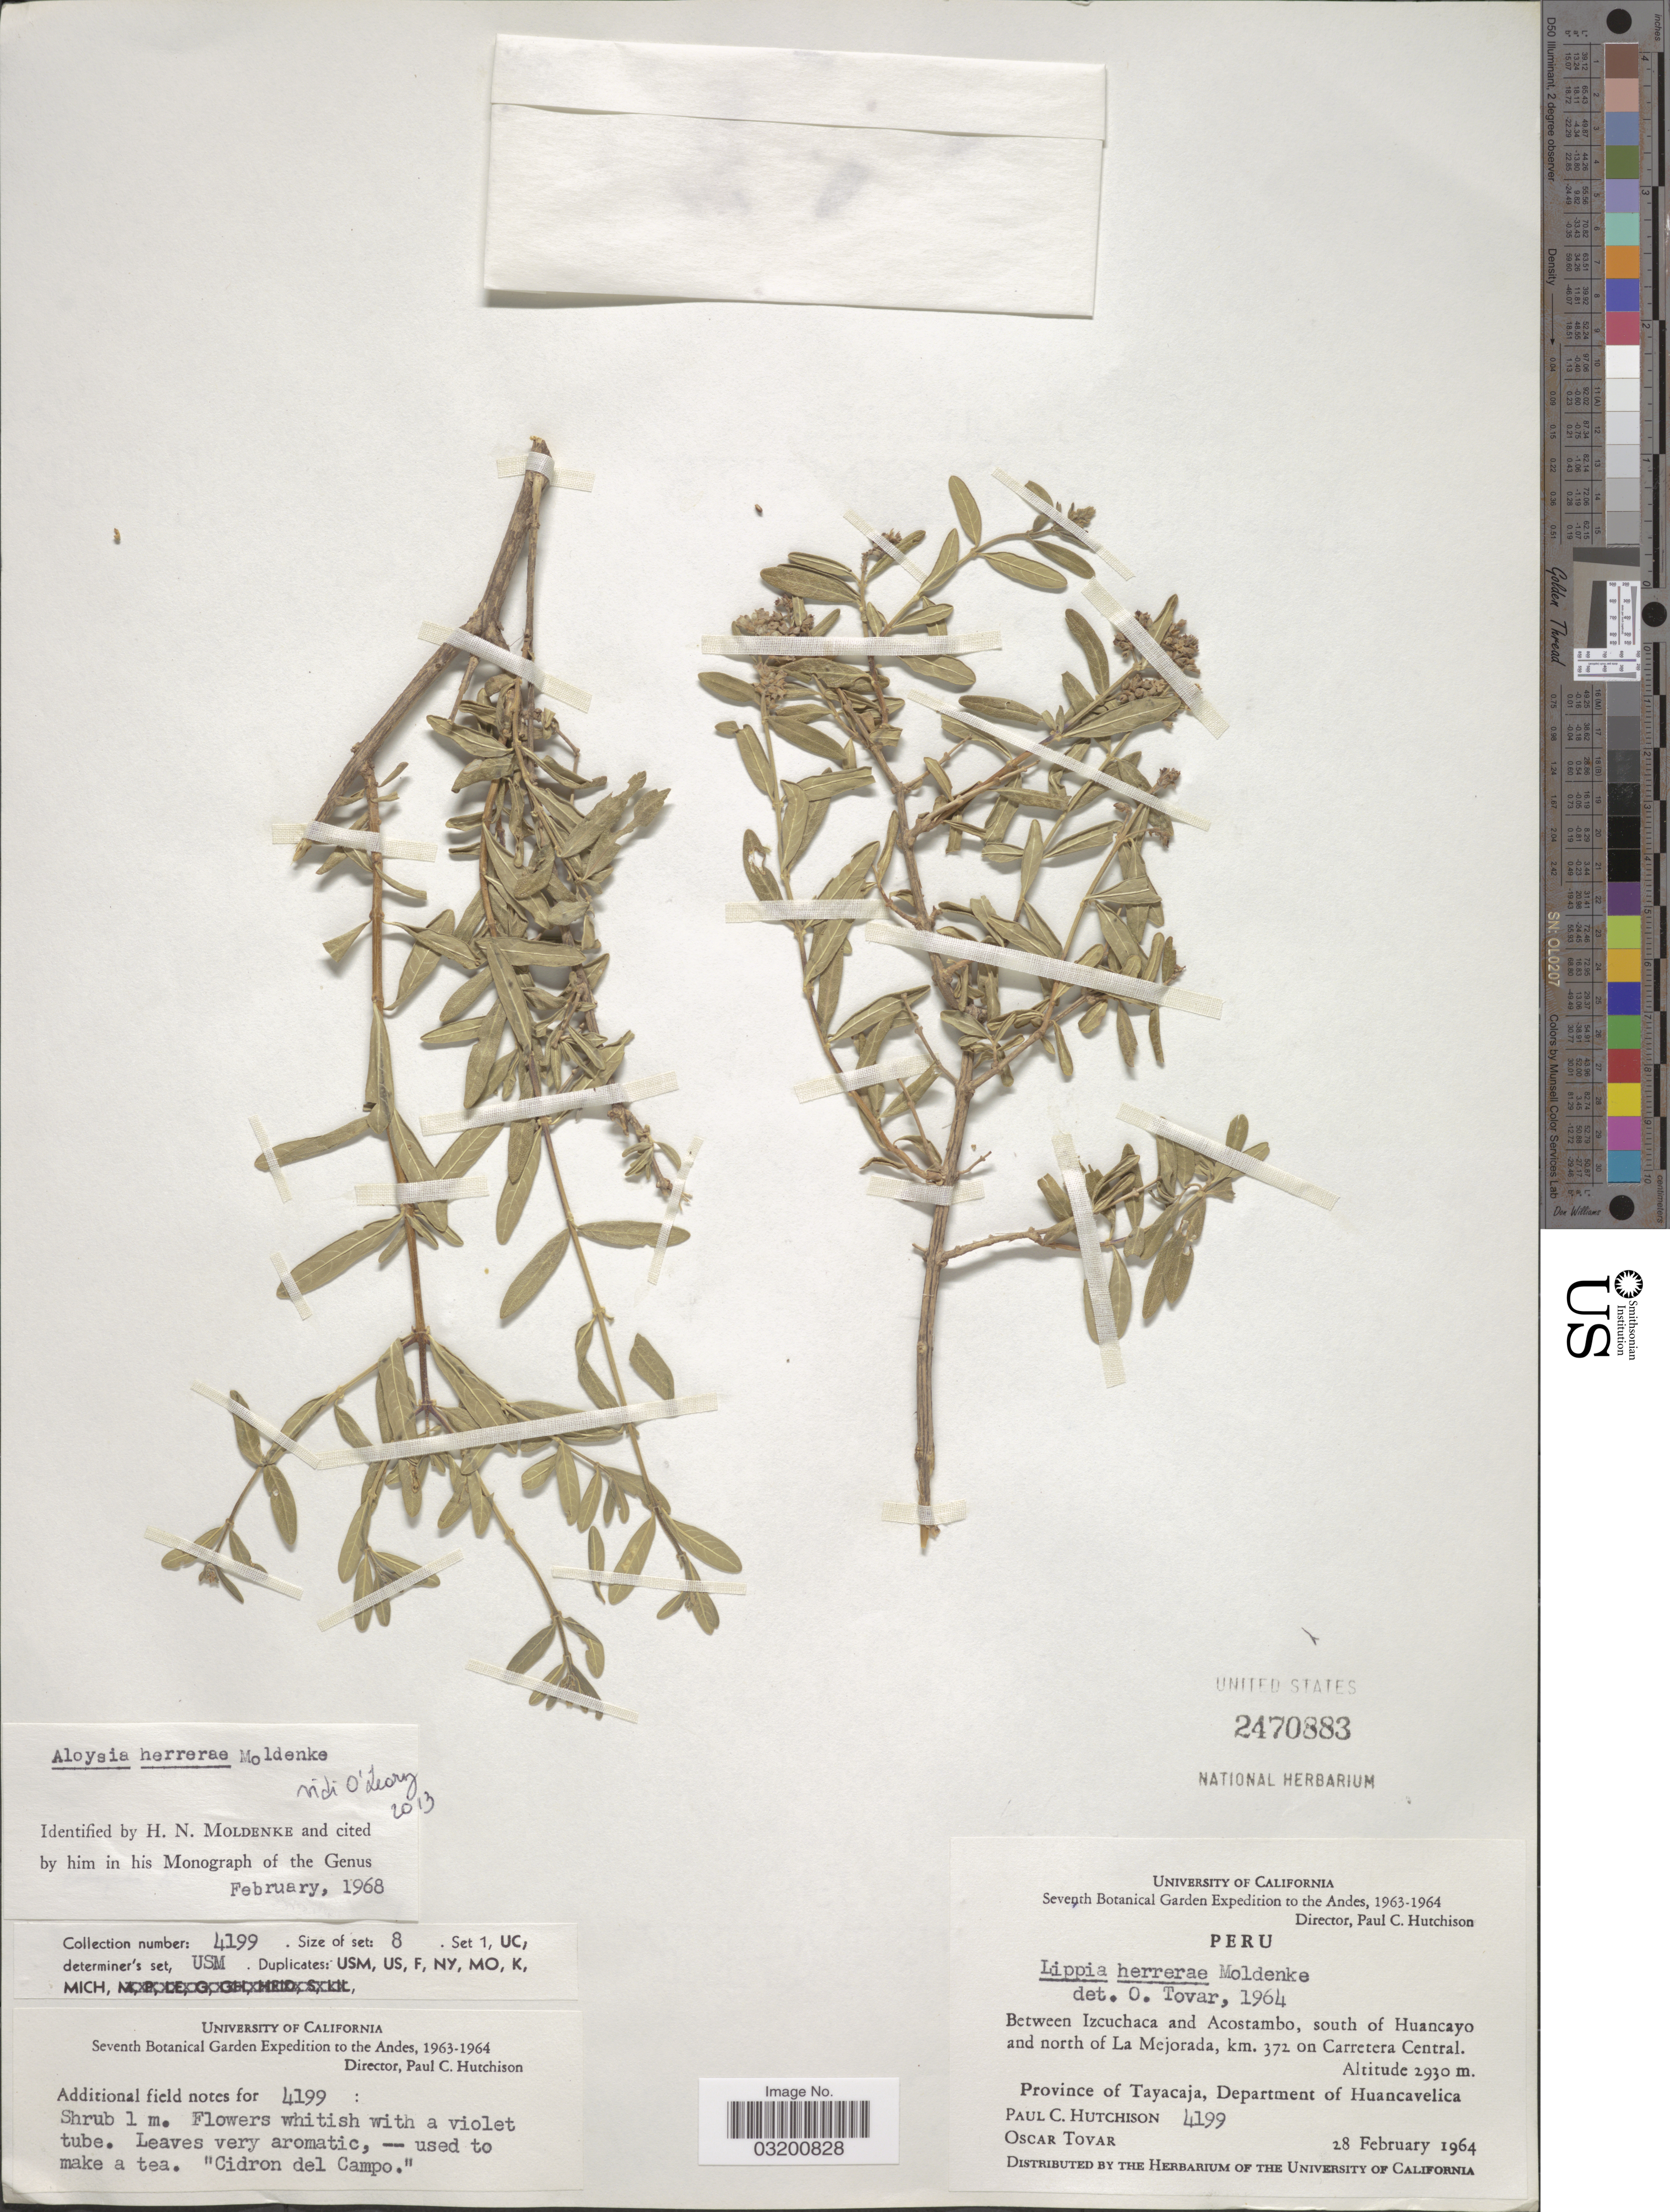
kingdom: Plantae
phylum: Tracheophyta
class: Magnoliopsida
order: Lamiales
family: Verbenaceae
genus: Aloysia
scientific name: Aloysia herrerae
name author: Moldenke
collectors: P. C. Hutchison & Ó. Tovar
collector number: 4199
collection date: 1964-02-28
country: Peru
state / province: Huancavelica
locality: Andes. Between Izcuchaca and Acostambo, south of Huancayo and north of La Mejorada, km. 372 on Carretera Central. Department of Huancavelica.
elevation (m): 2930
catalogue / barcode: US 2470883